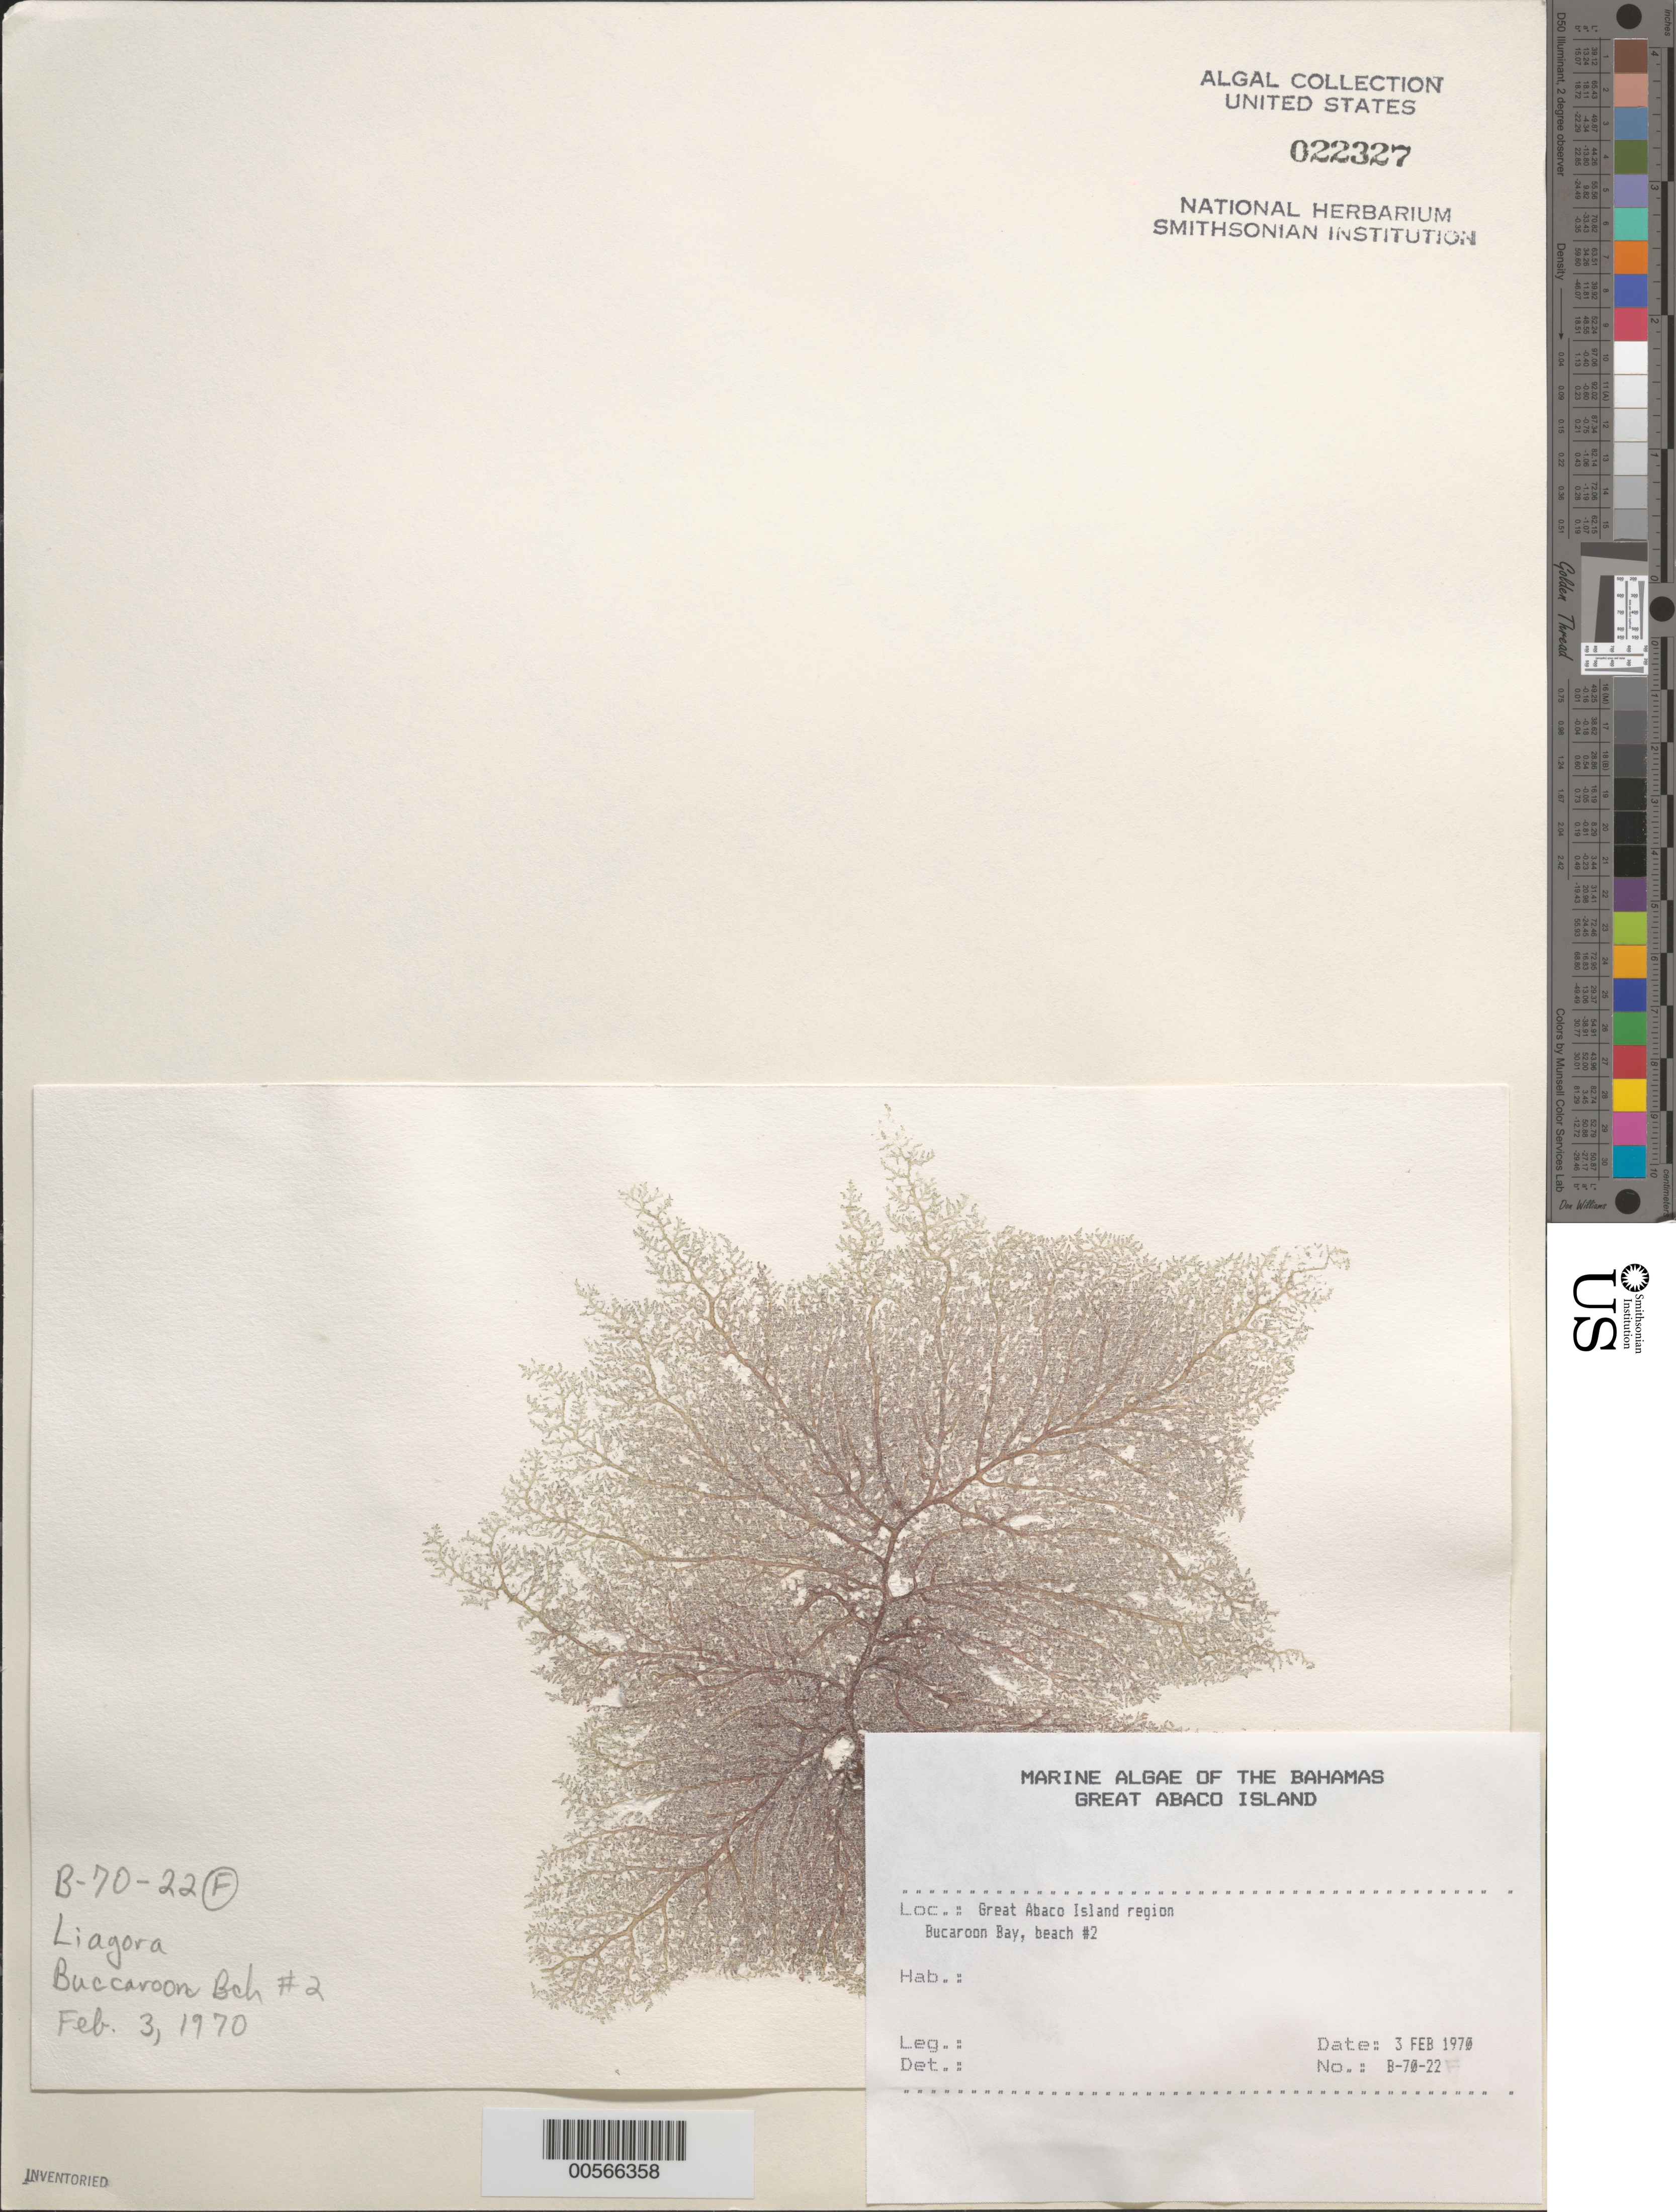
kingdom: Plantae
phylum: Rhodophyta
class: Florideophyceae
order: Nemaliales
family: Liagoraceae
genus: Liagora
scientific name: Liagora sp.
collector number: B-70-22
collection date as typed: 03 Feb 1970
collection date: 1970-02-03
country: Bahamas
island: Great Abaco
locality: Buckaroon Bay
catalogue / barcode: US 22327